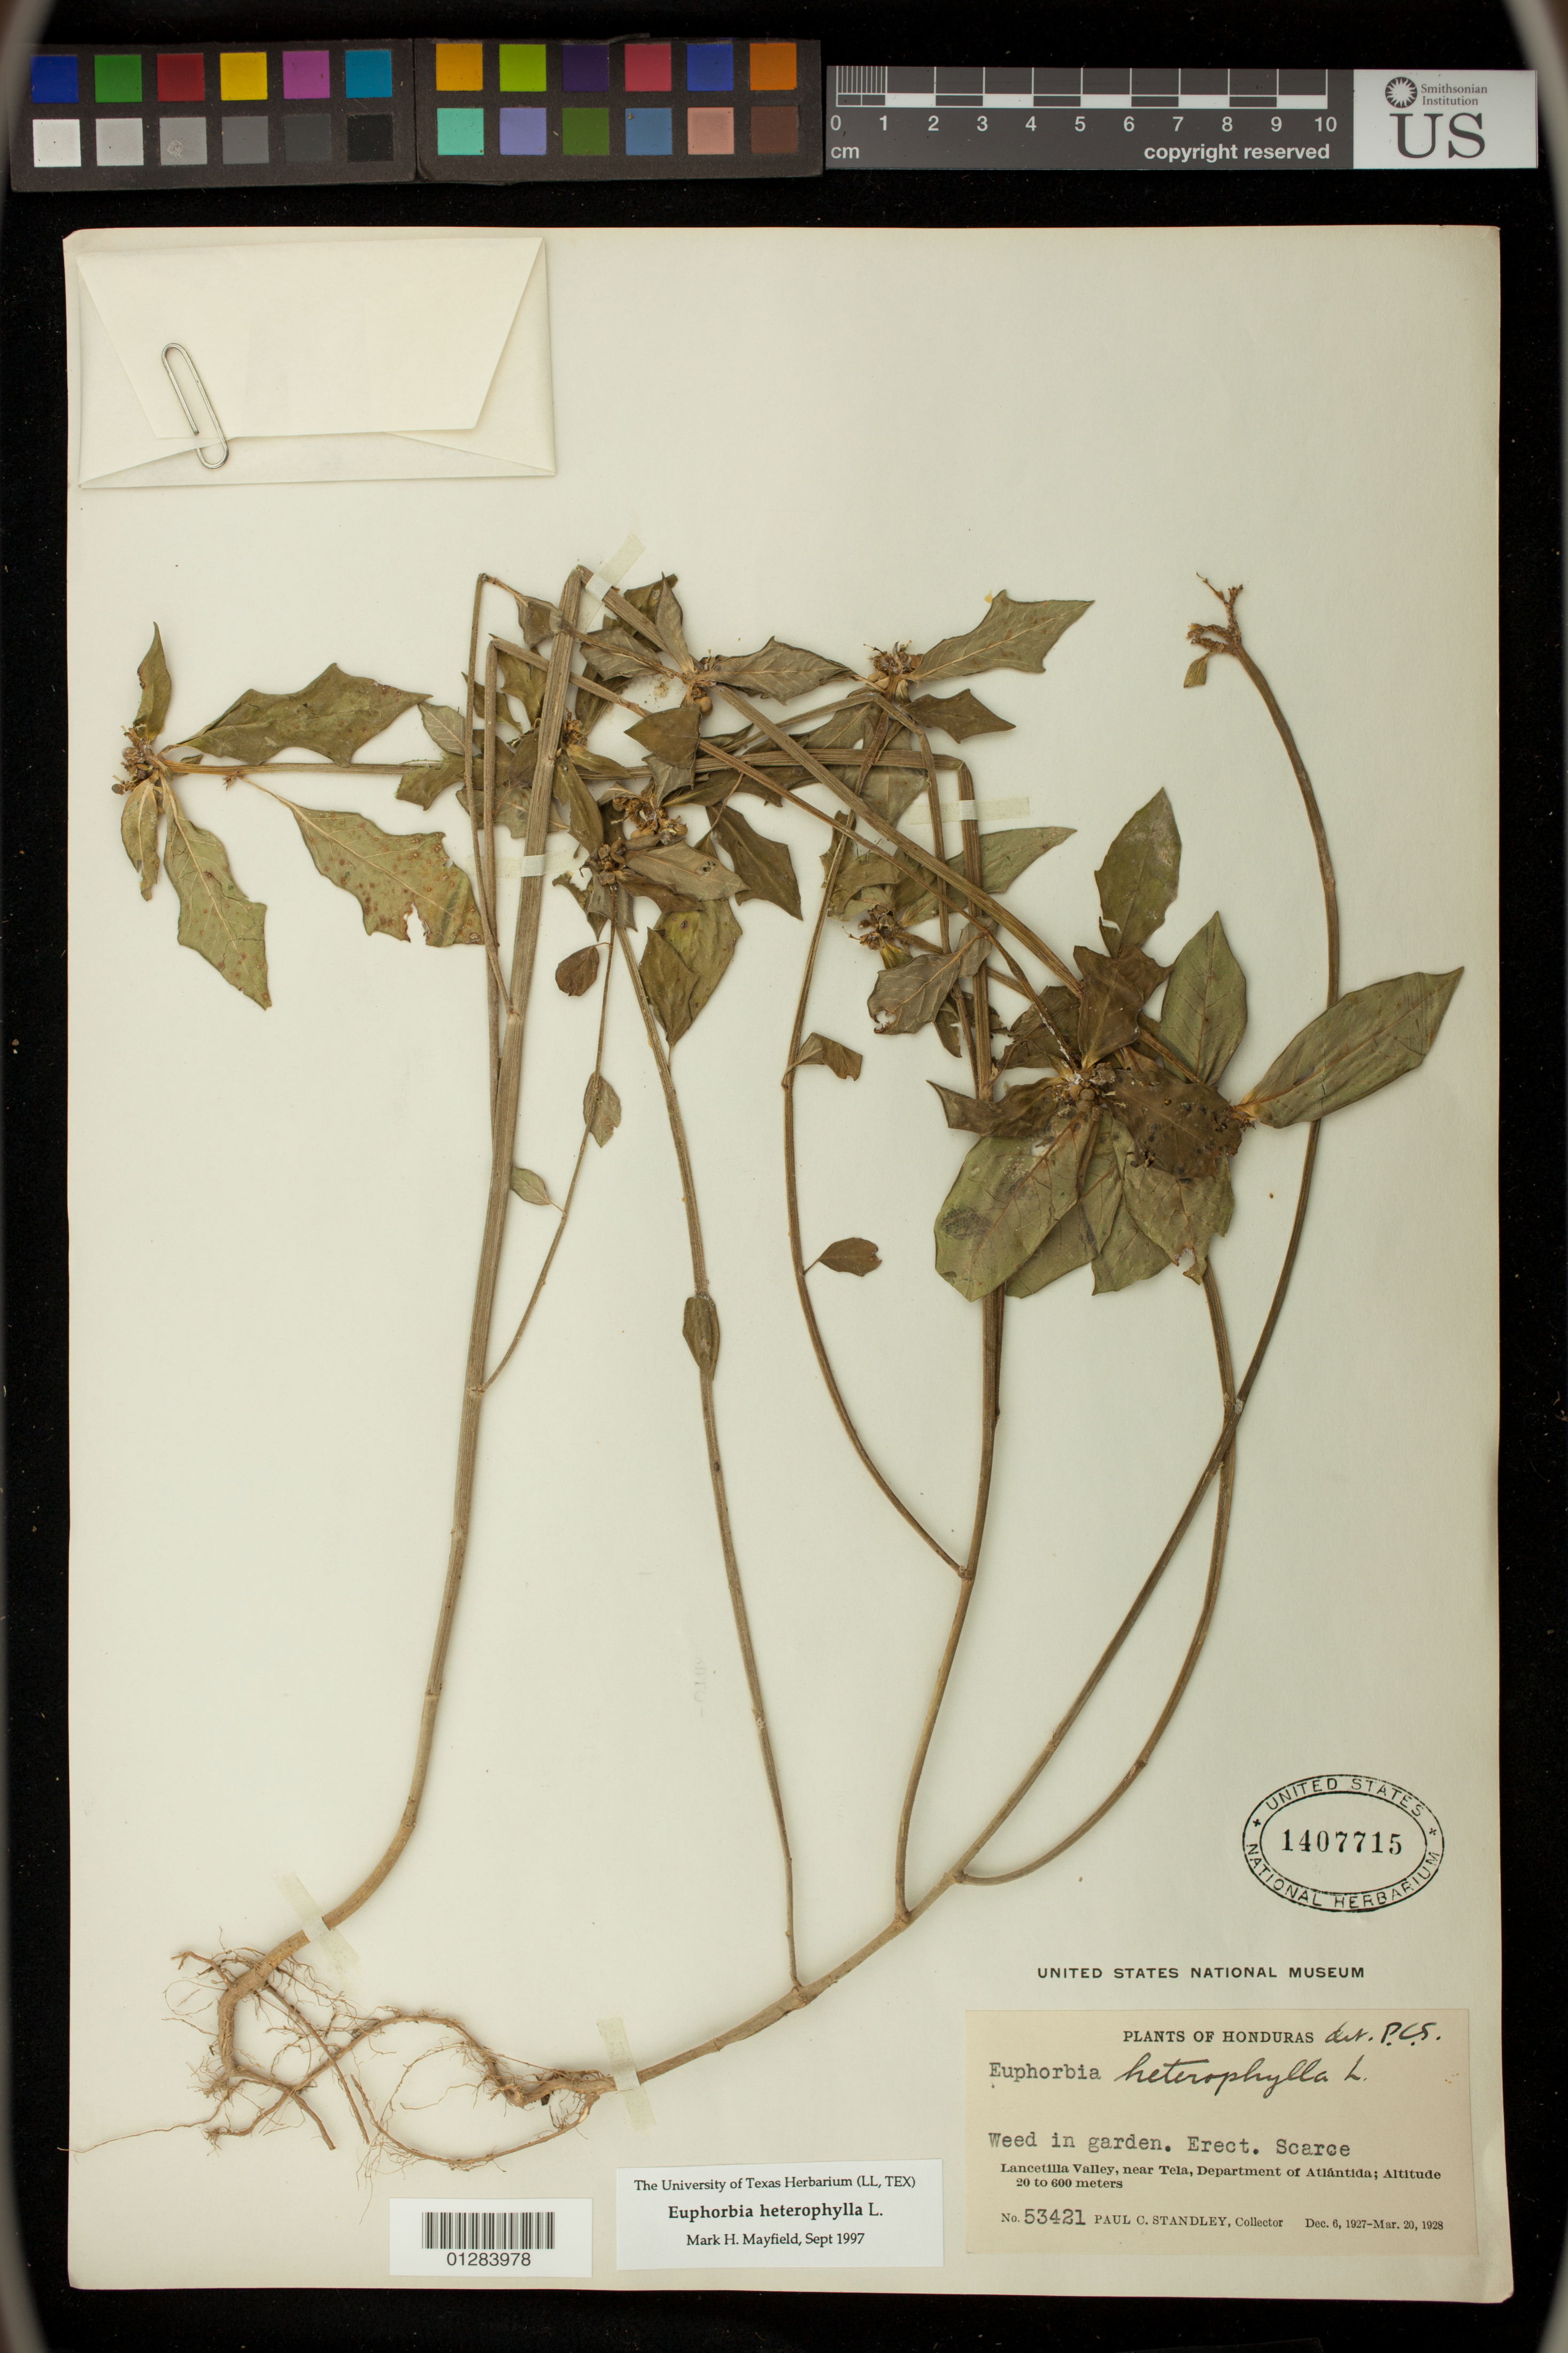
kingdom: Plantae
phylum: Tracheophyta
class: Magnoliopsida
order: Malpighiales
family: Euphorbiaceae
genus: Euphorbia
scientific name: Euphorbia heterophylla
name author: L.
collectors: P. C. Standley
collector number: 53421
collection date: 1927-12-06/1928-03-20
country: Honduras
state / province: Atlántida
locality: Lancetilla Valley, near Tela.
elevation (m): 20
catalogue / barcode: US 1407715